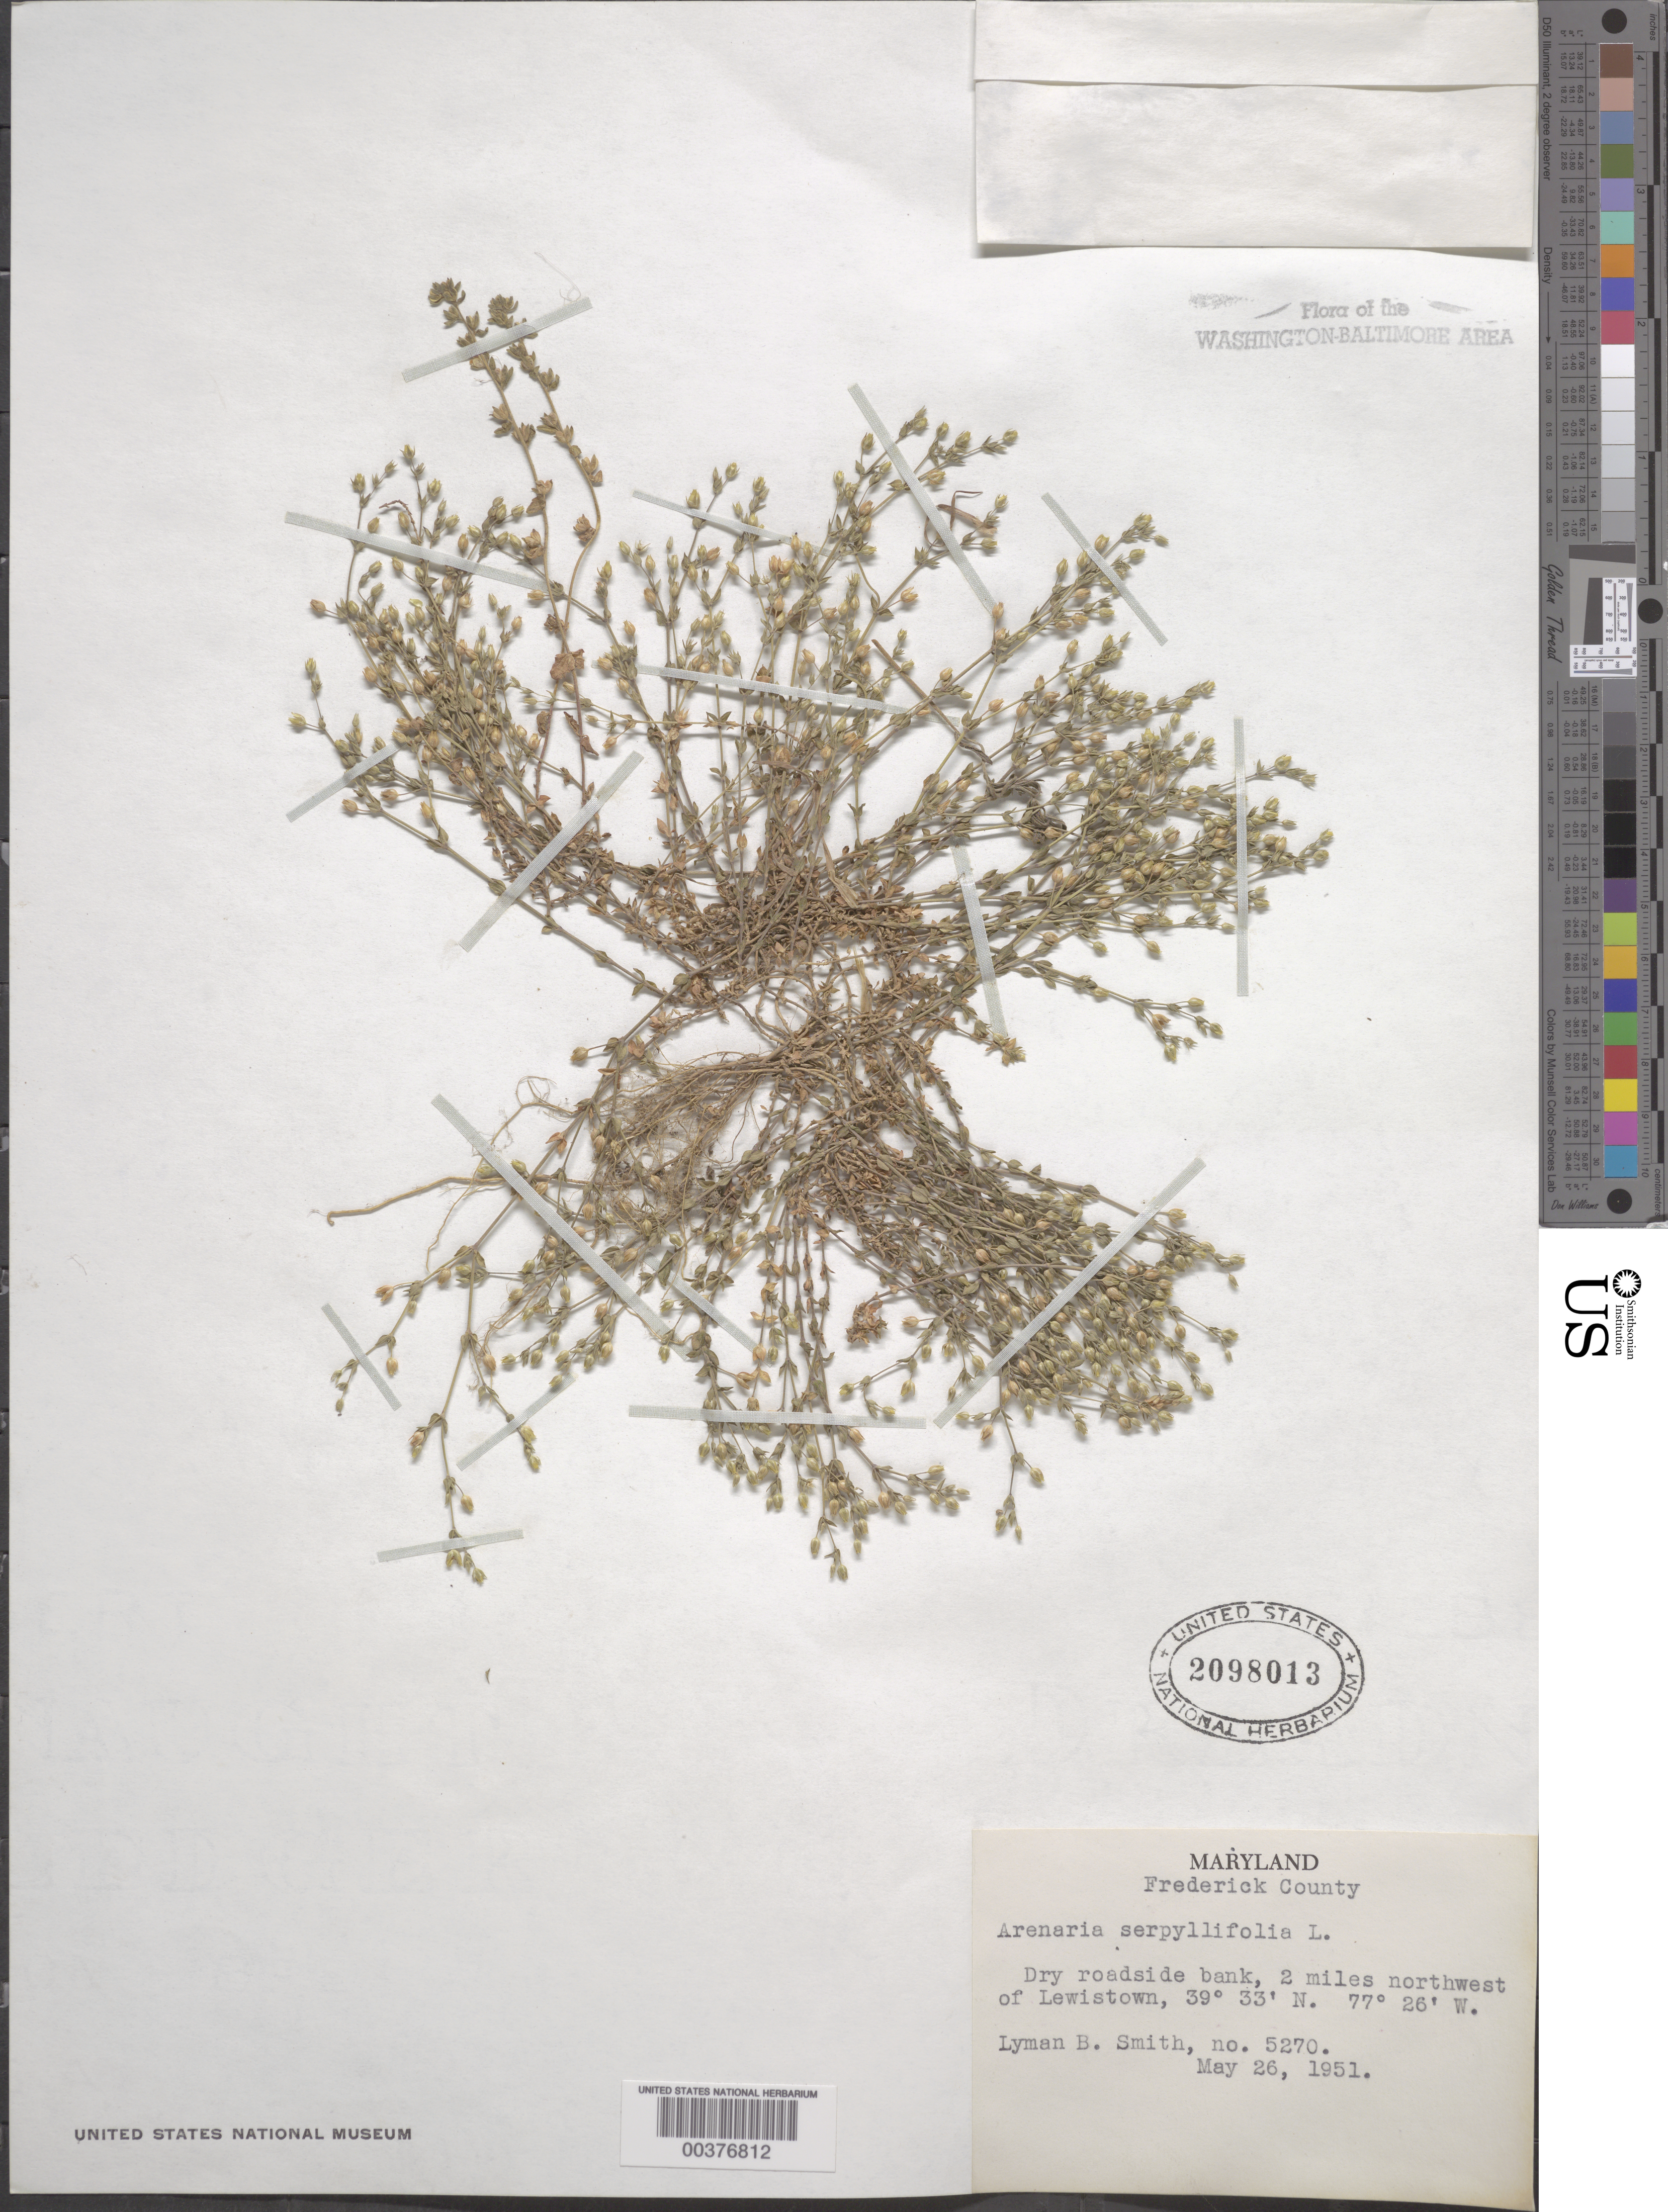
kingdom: Plantae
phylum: Tracheophyta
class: Magnoliopsida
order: Caryophyllales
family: Caryophyllaceae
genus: Arenaria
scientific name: Arenaria serpyllifolia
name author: L.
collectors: L. Smith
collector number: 5270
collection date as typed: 26 May 1951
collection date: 1951-05-26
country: United States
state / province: Maryland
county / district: Frederick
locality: northwest of Lewistown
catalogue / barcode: US 2098013